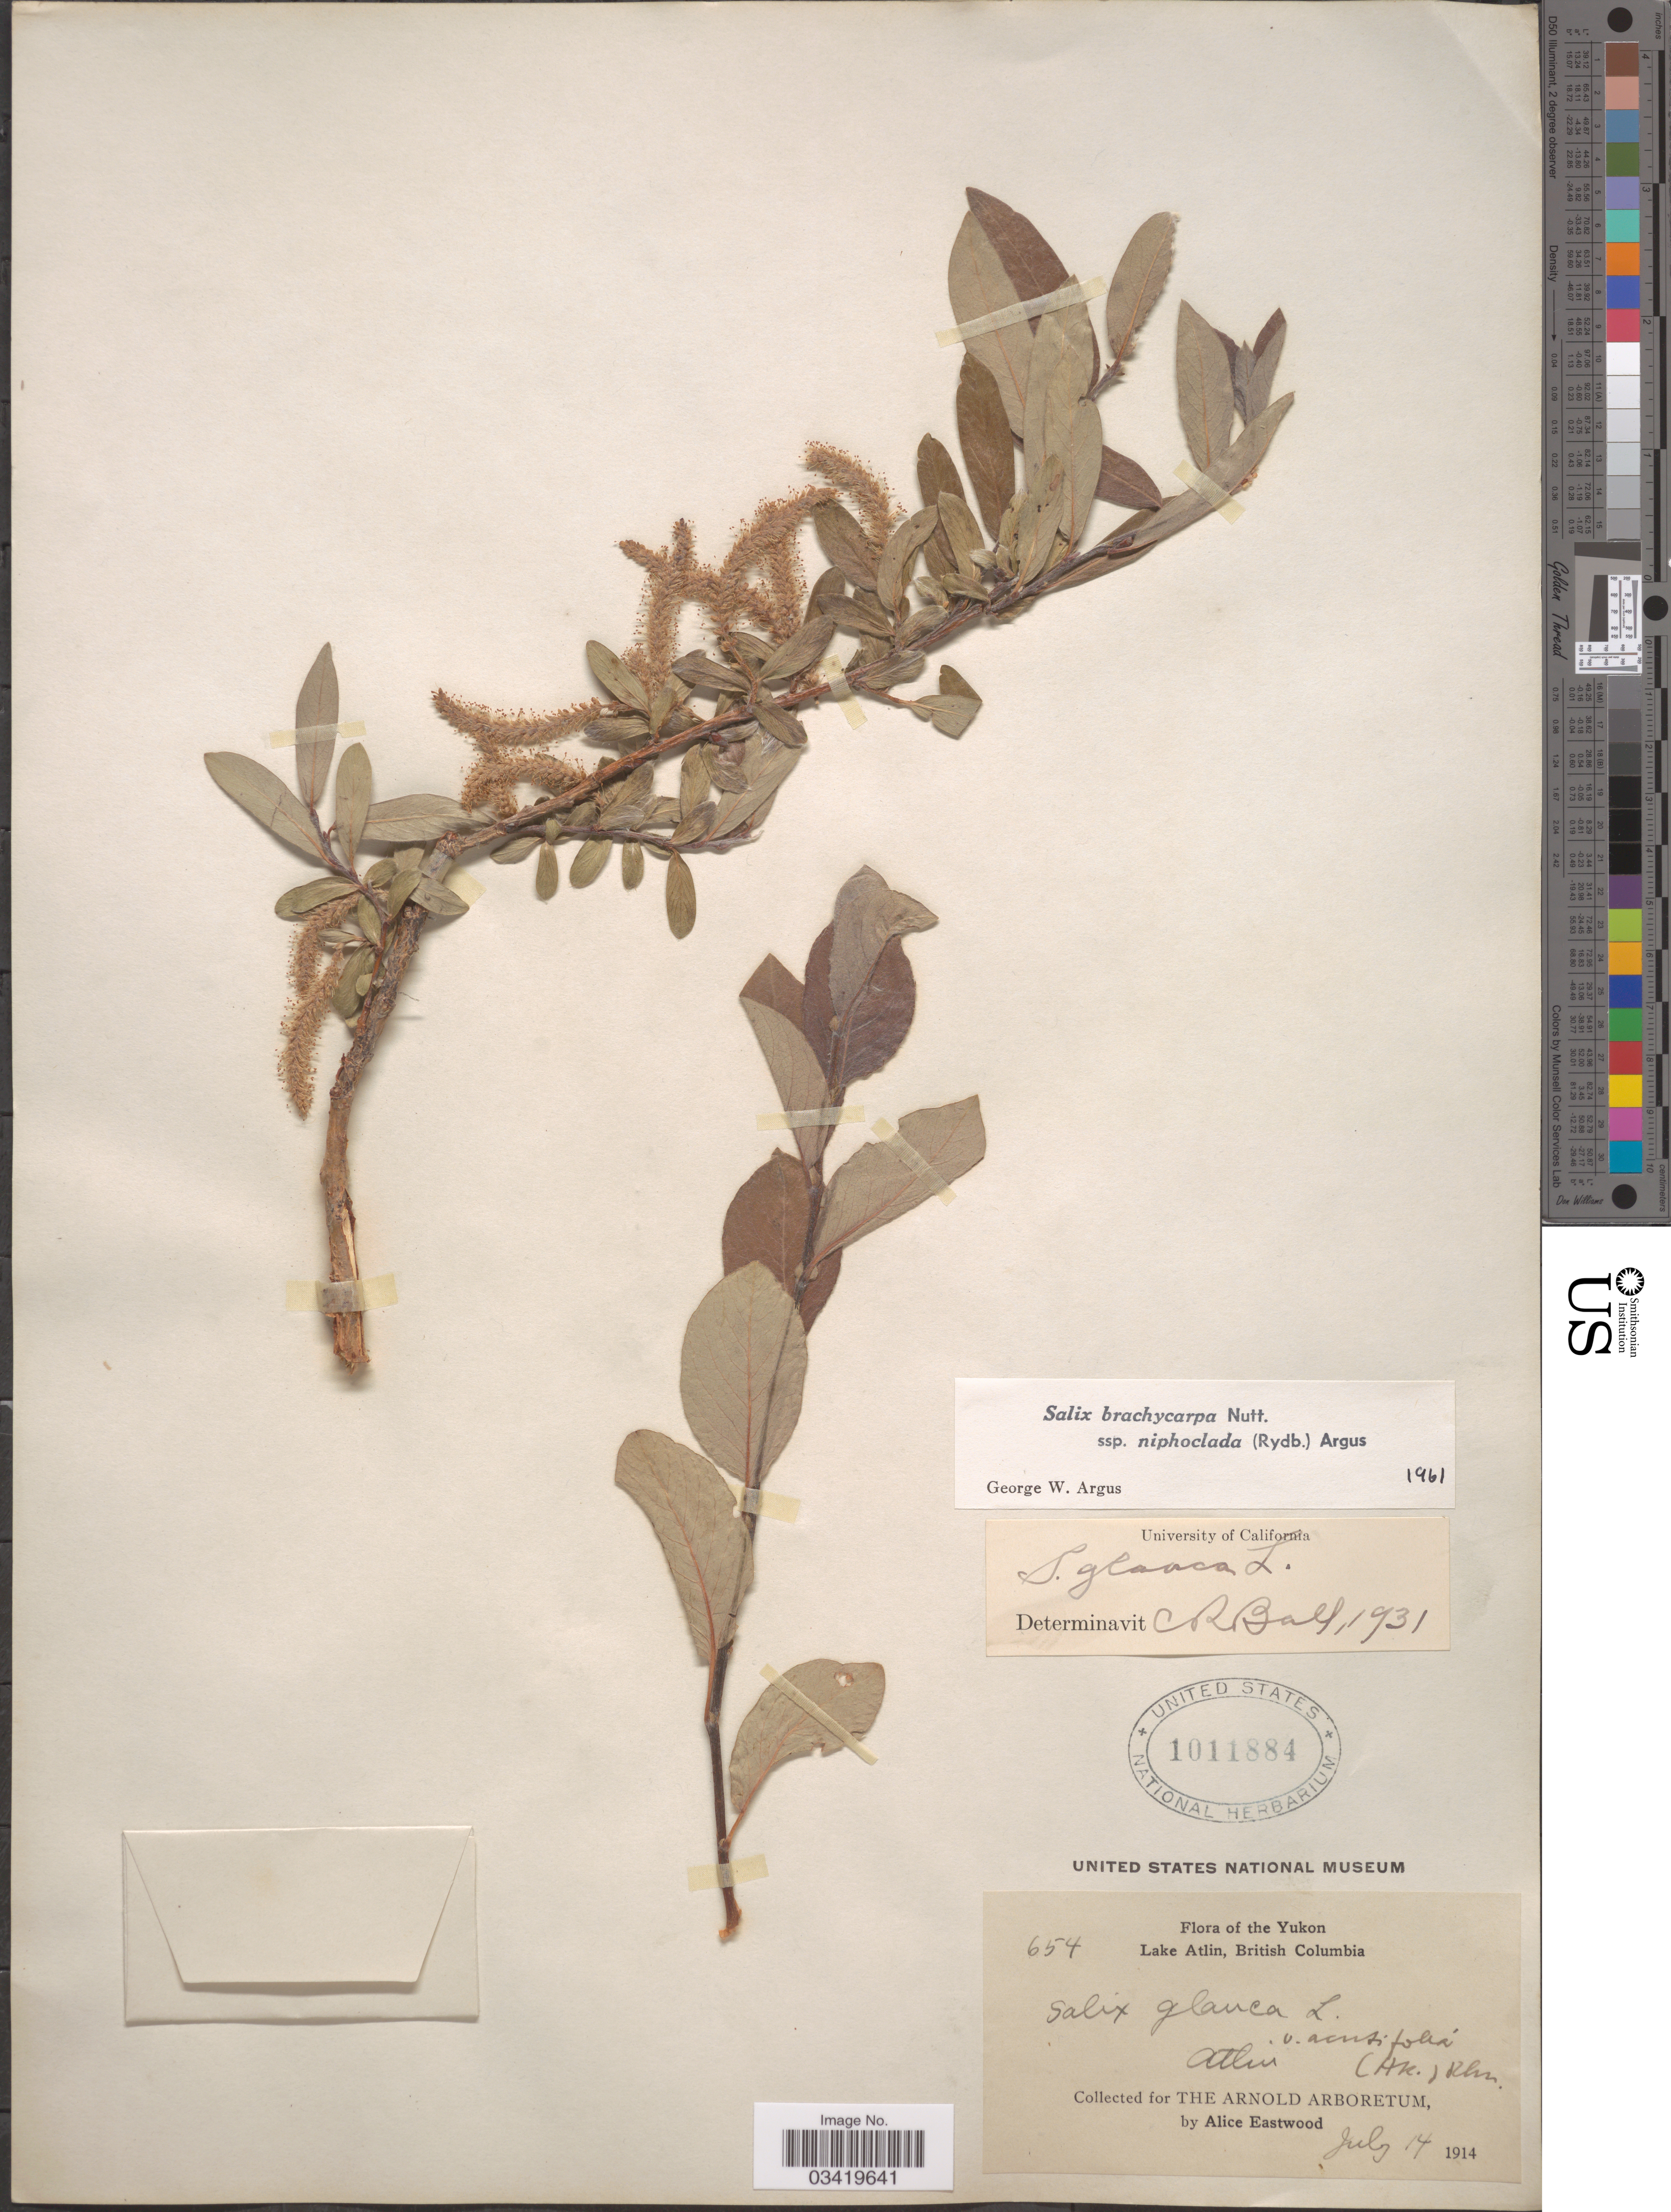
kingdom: Plantae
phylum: Tracheophyta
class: Magnoliopsida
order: Malpighiales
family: Salicaceae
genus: Salix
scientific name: Salix brachycarpa subsp. niphoclada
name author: (Rydb.) Argus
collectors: A. Eastwood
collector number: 654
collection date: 1914-07-14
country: Canada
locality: The Yukon. Lake Atlin, British Colombia. Atlin.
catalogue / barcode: US 1011884